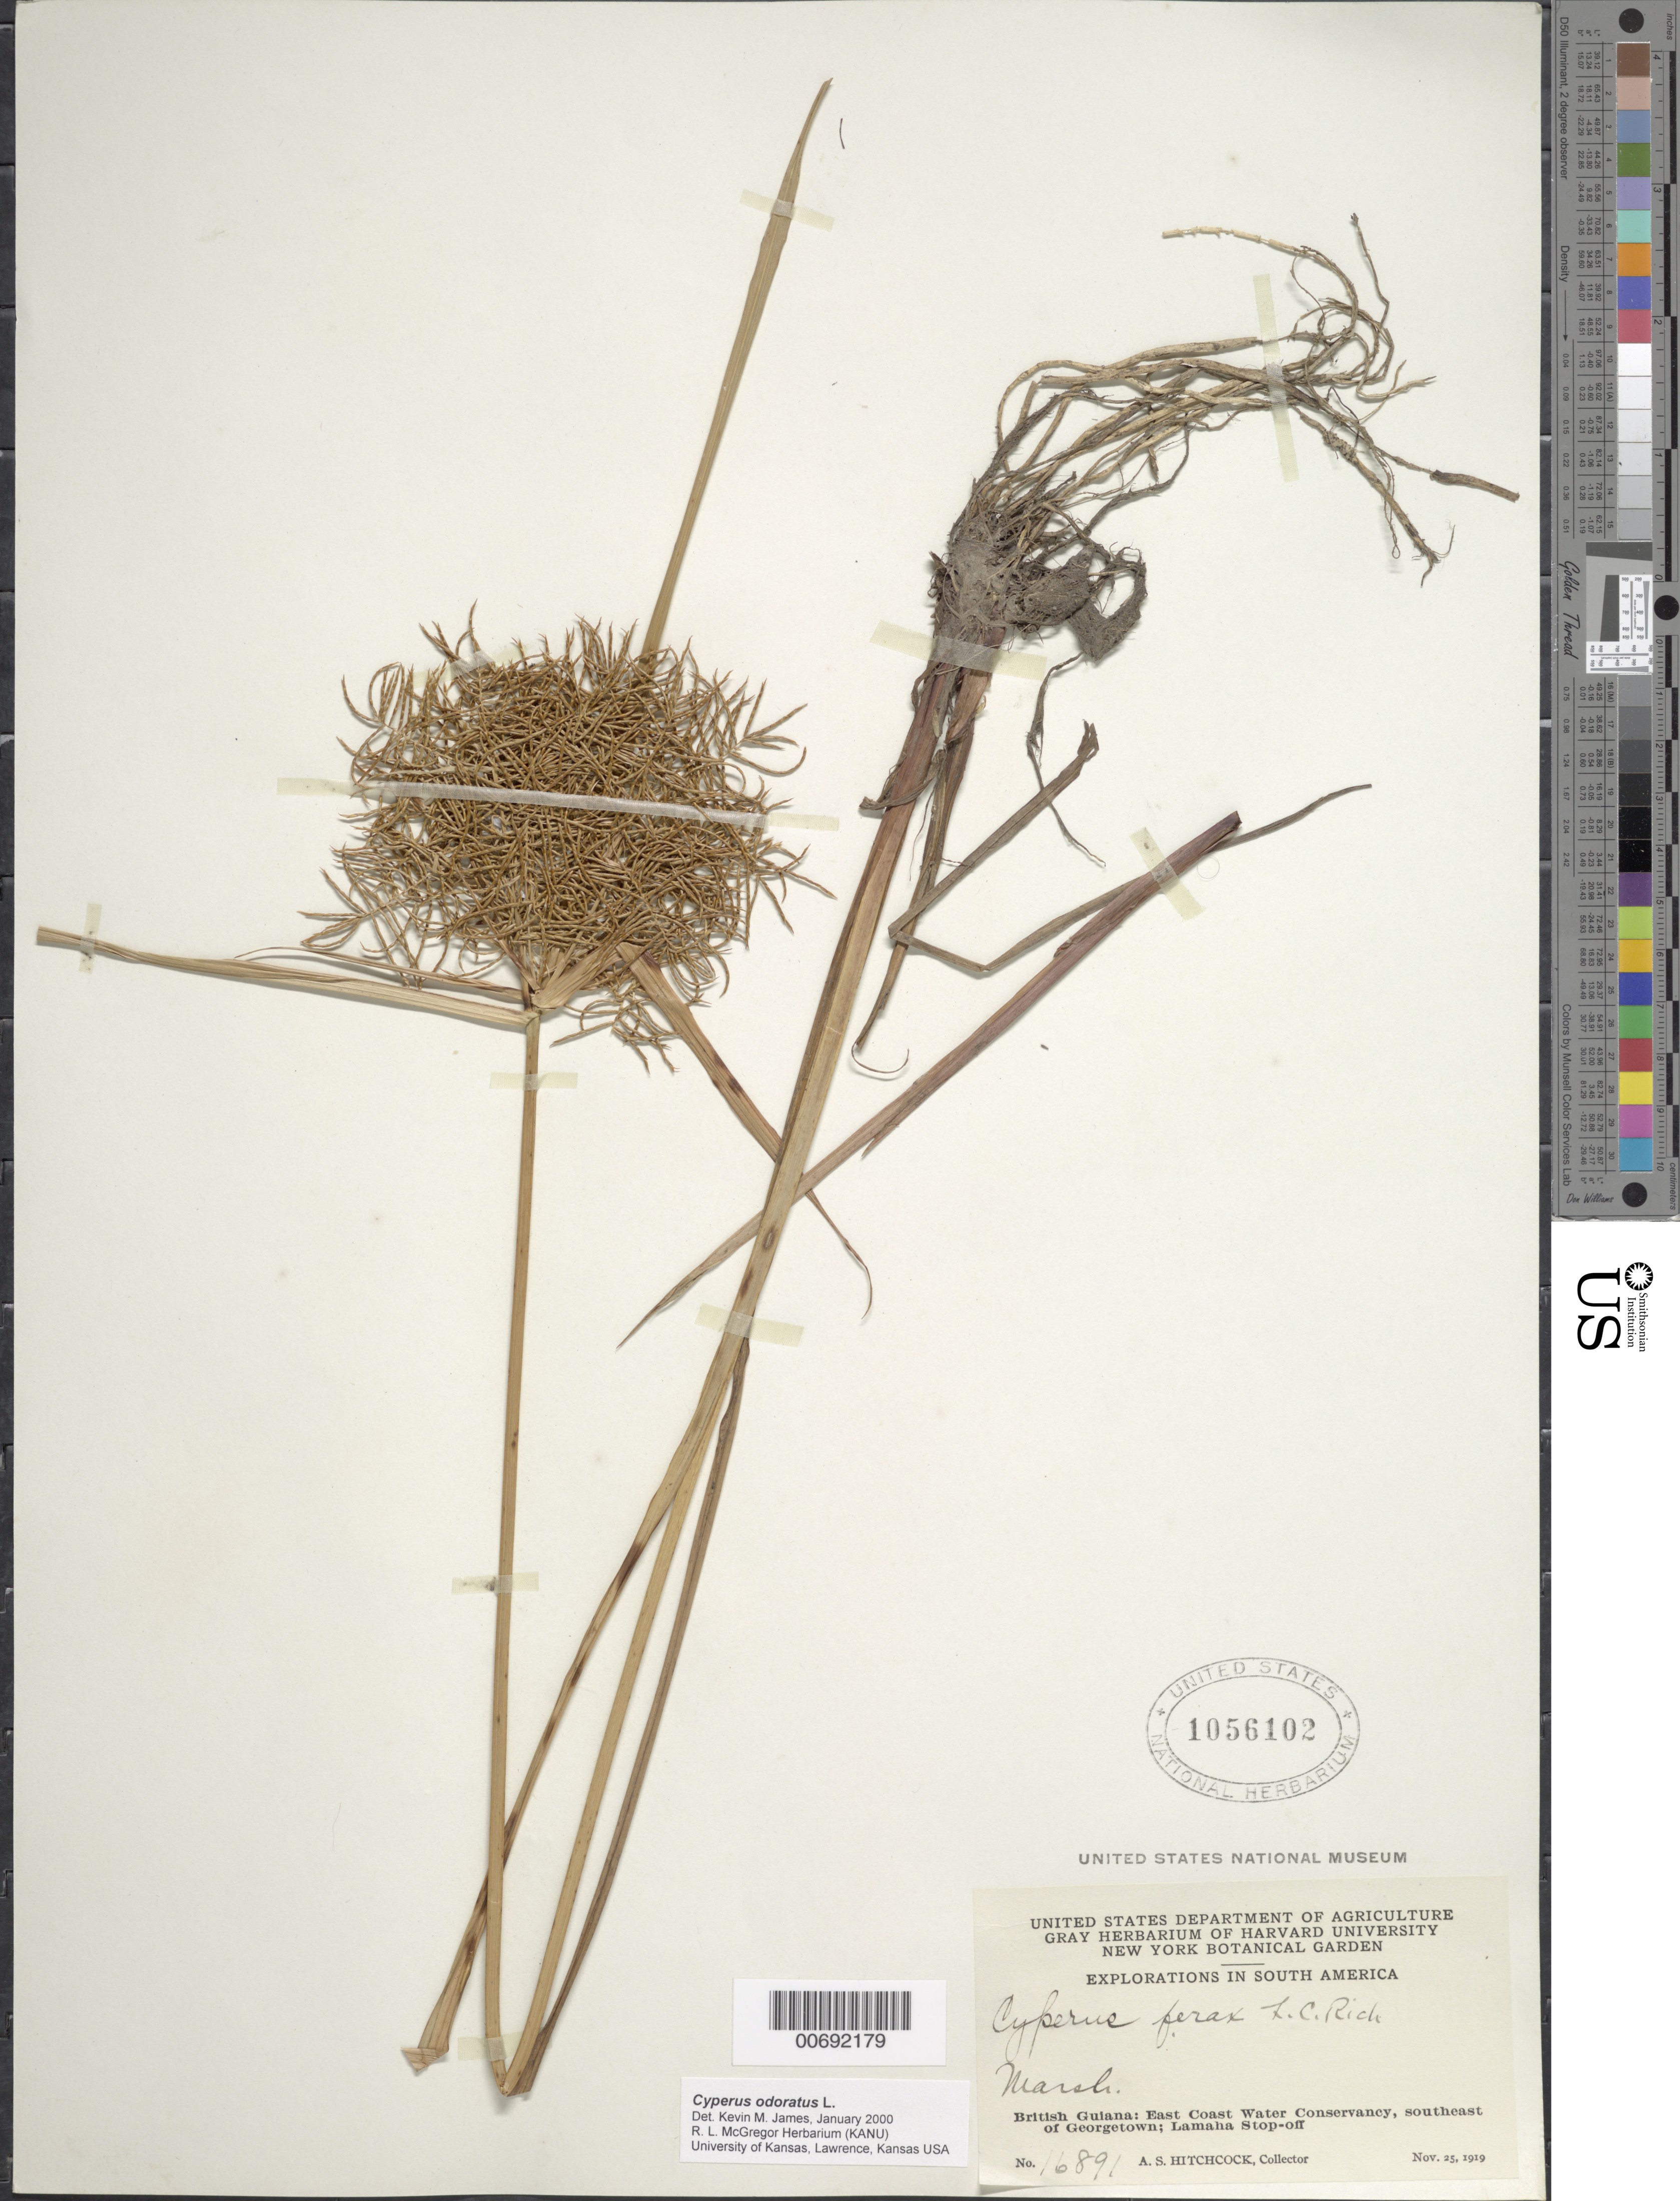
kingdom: Plantae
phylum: Tracheophyta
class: Liliopsida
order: Poales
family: Cyperaceae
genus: Cyperus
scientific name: Cyperus strongii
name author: G.C. Tucker & Gandhi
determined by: Strong, Mark T., (BOT), Smithsonian Institution - National Museum of Natural History (UNITED STATES)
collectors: A. S. Hitchcock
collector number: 16891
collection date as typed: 25-Nov-19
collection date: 1919-11-25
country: Guyana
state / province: Demerara-Mahaica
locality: Lamaha Stop-Off, Georgetown, SE of, East Coast Water Conservancy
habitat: Marsh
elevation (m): -2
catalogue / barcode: US 1056102